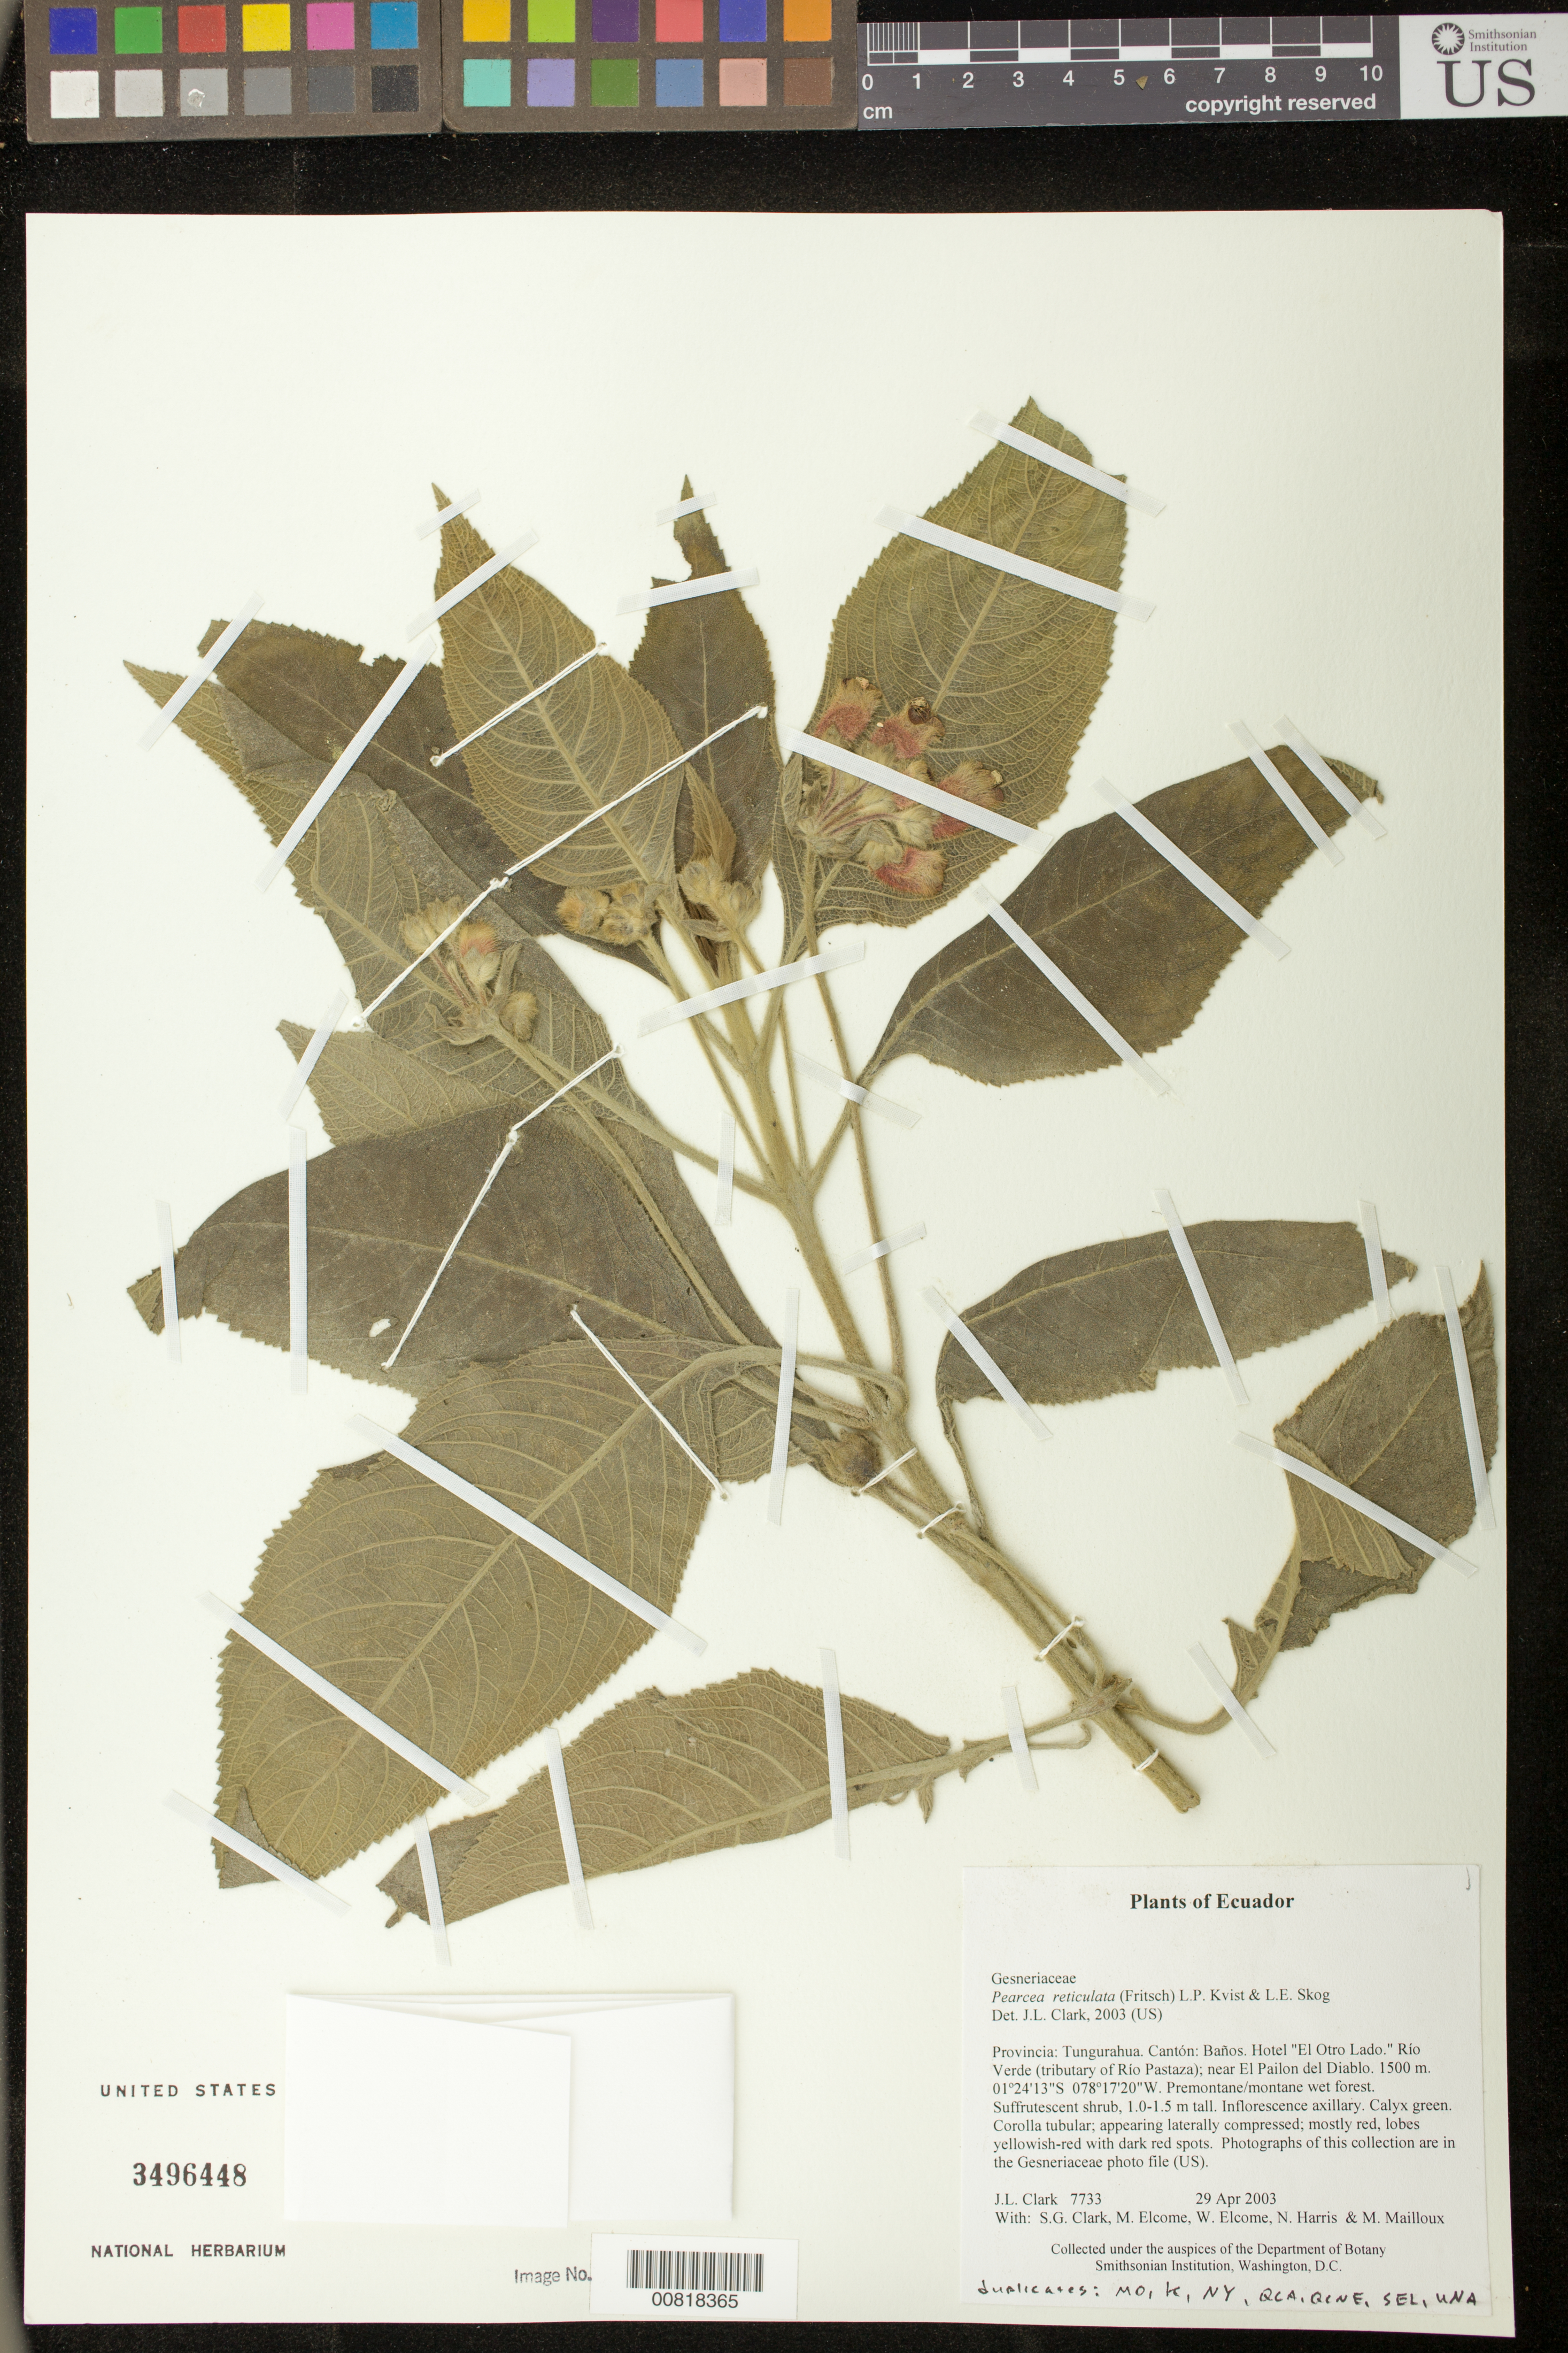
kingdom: Plantae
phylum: Tracheophyta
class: Magnoliopsida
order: Lamiales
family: Gesneriaceae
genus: Pearcea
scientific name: Pearcea reticulata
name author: (Fritsch) L.P. Kvist & L.E. Skog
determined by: Clark, J. L., (SEL), The Marie Selby Botanical Garden (UNITED STATES)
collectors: J. L. Clark, S. G. Clark, M. Elcome, W. Elcome, N. Harris & M. Mailloux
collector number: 7733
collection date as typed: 29 Apr 2003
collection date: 2003-04-29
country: Ecuador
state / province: Tungurahua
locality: Baños. Hotel "El Otro Lado." Río Verde (tributary of Río Pastaza); near El Pailon del Diablo.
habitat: Premontane/montane wet forest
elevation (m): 1500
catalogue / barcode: US 3496448